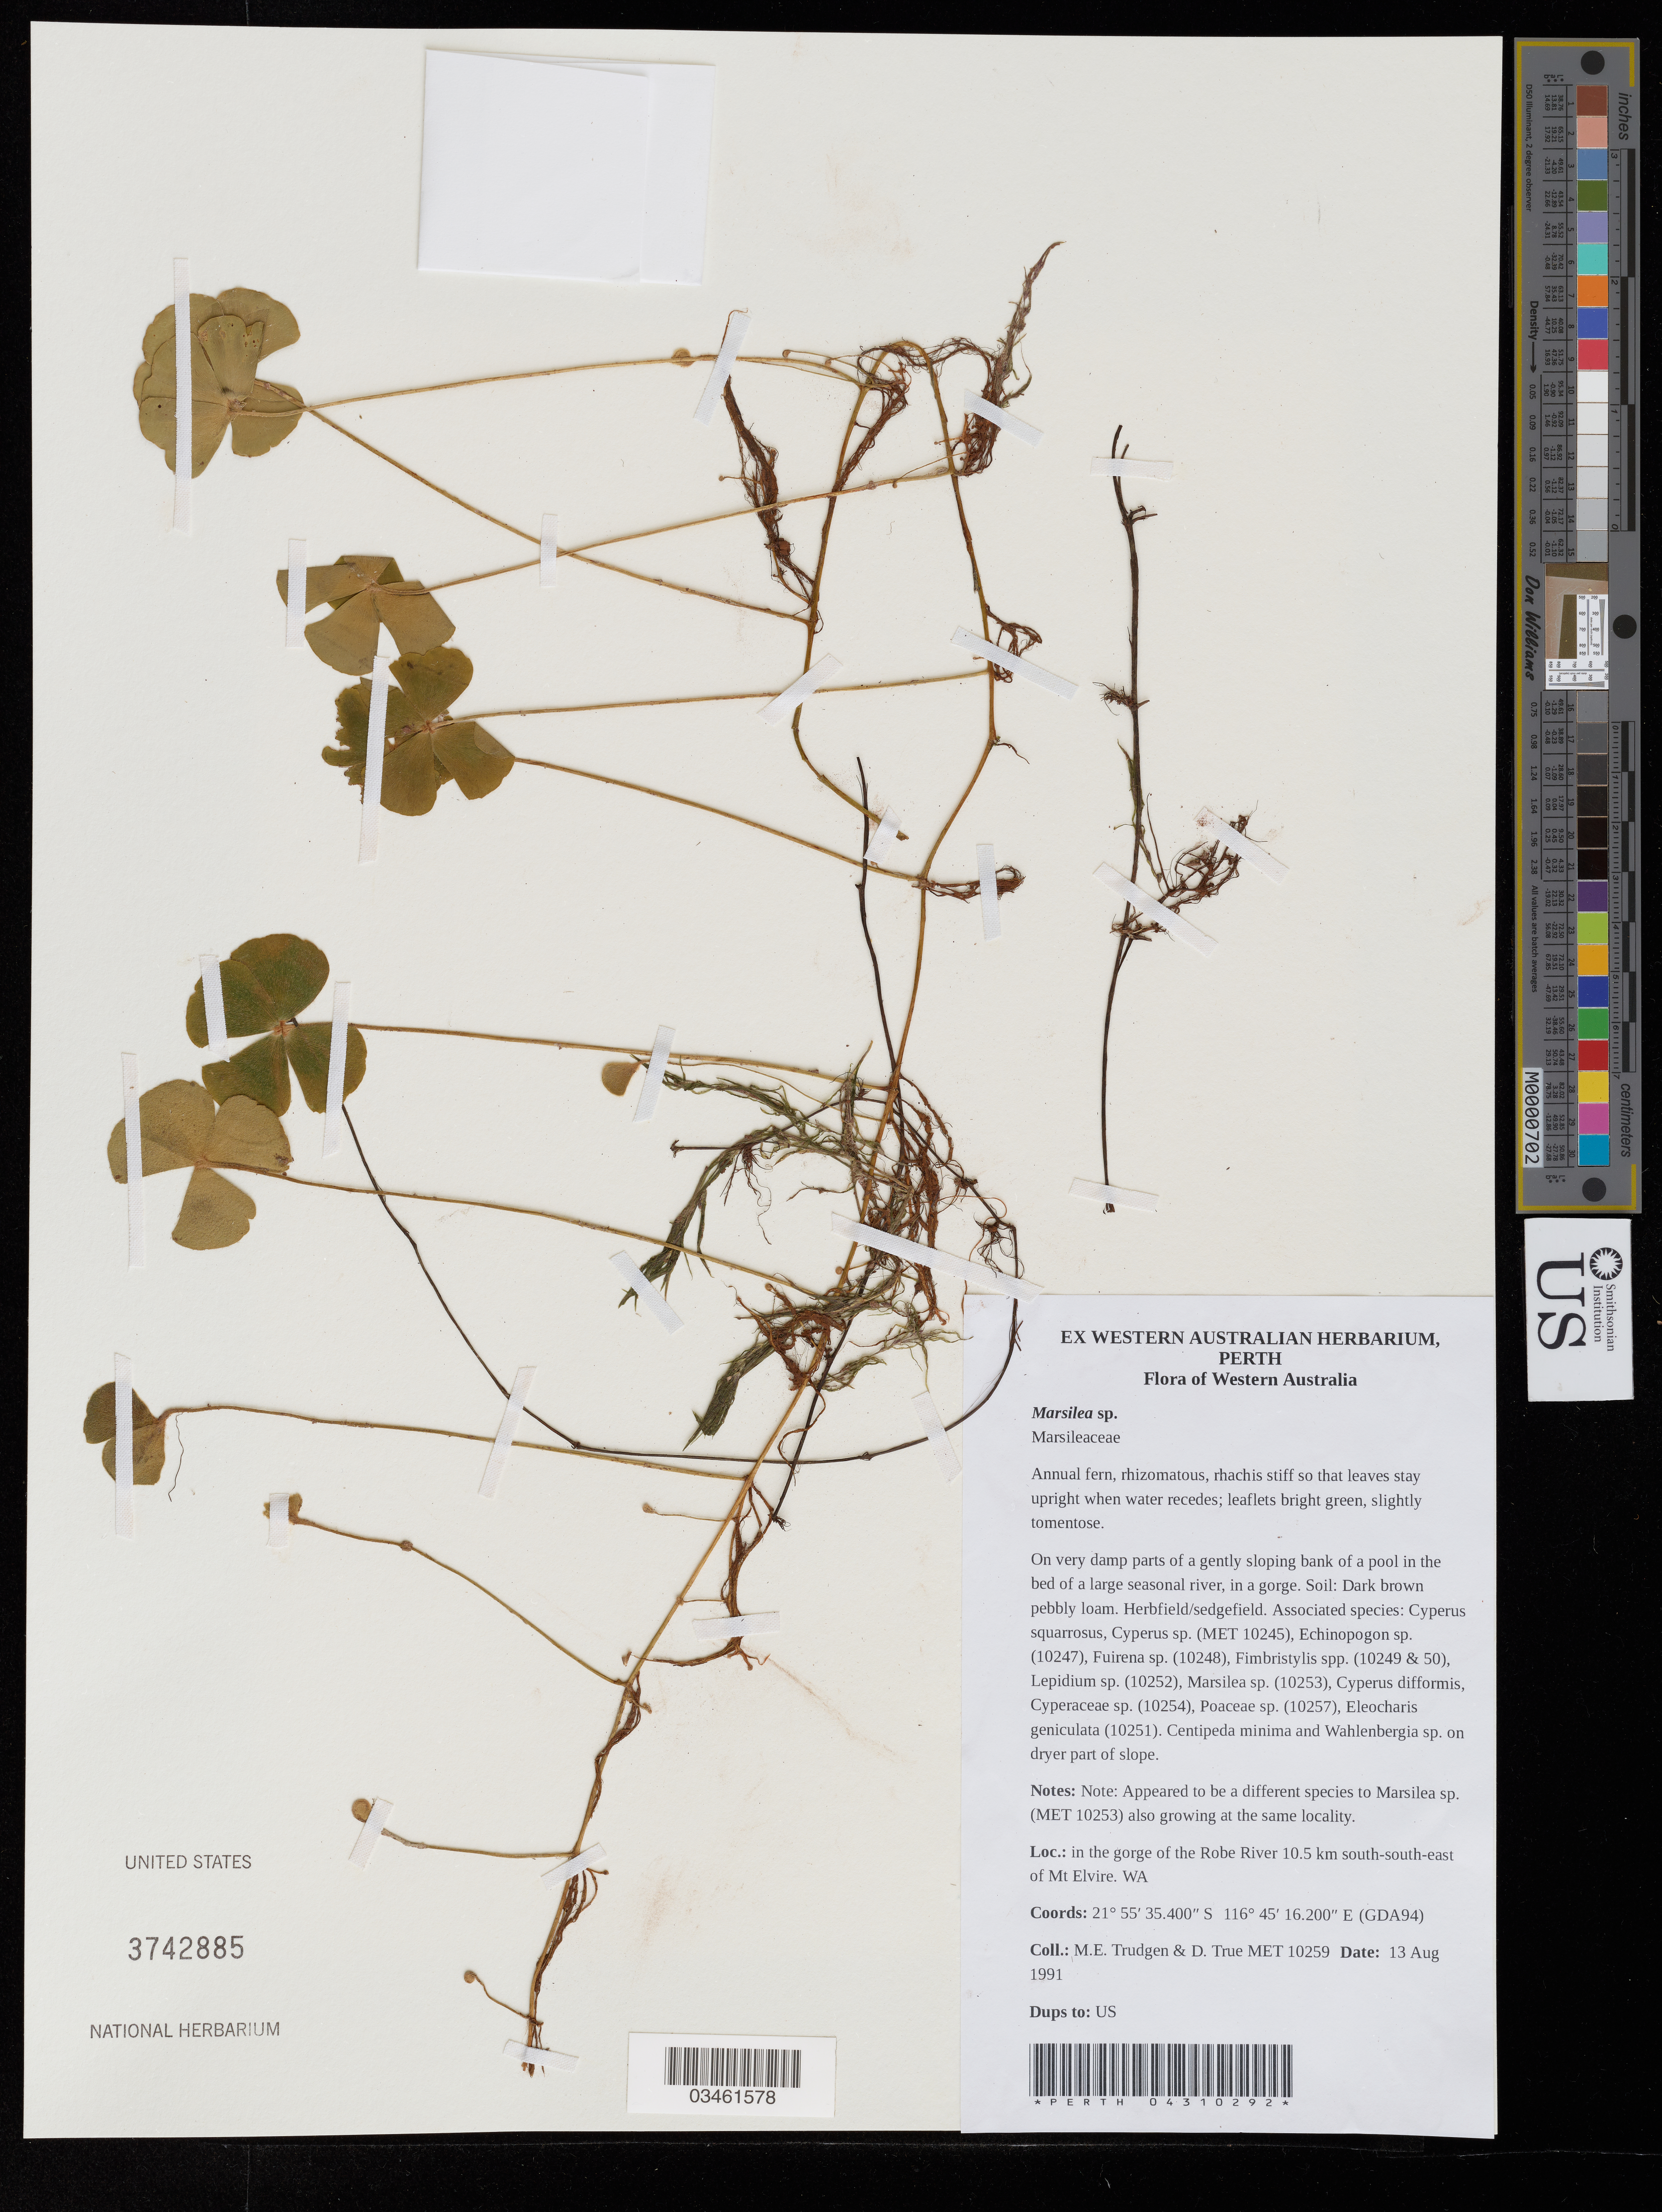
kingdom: Plantae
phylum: Tracheophyta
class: Polypodiopsida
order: Salviniales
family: Marsileaceae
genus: Marsilea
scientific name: Marsilea sp.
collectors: M. Trudgen & D. True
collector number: MET10259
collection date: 1991-08-13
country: Australia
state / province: Western Australia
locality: In the gorge of the Robe River 10.5 km south-south-east of Mt Elvire.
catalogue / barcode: US 3742885